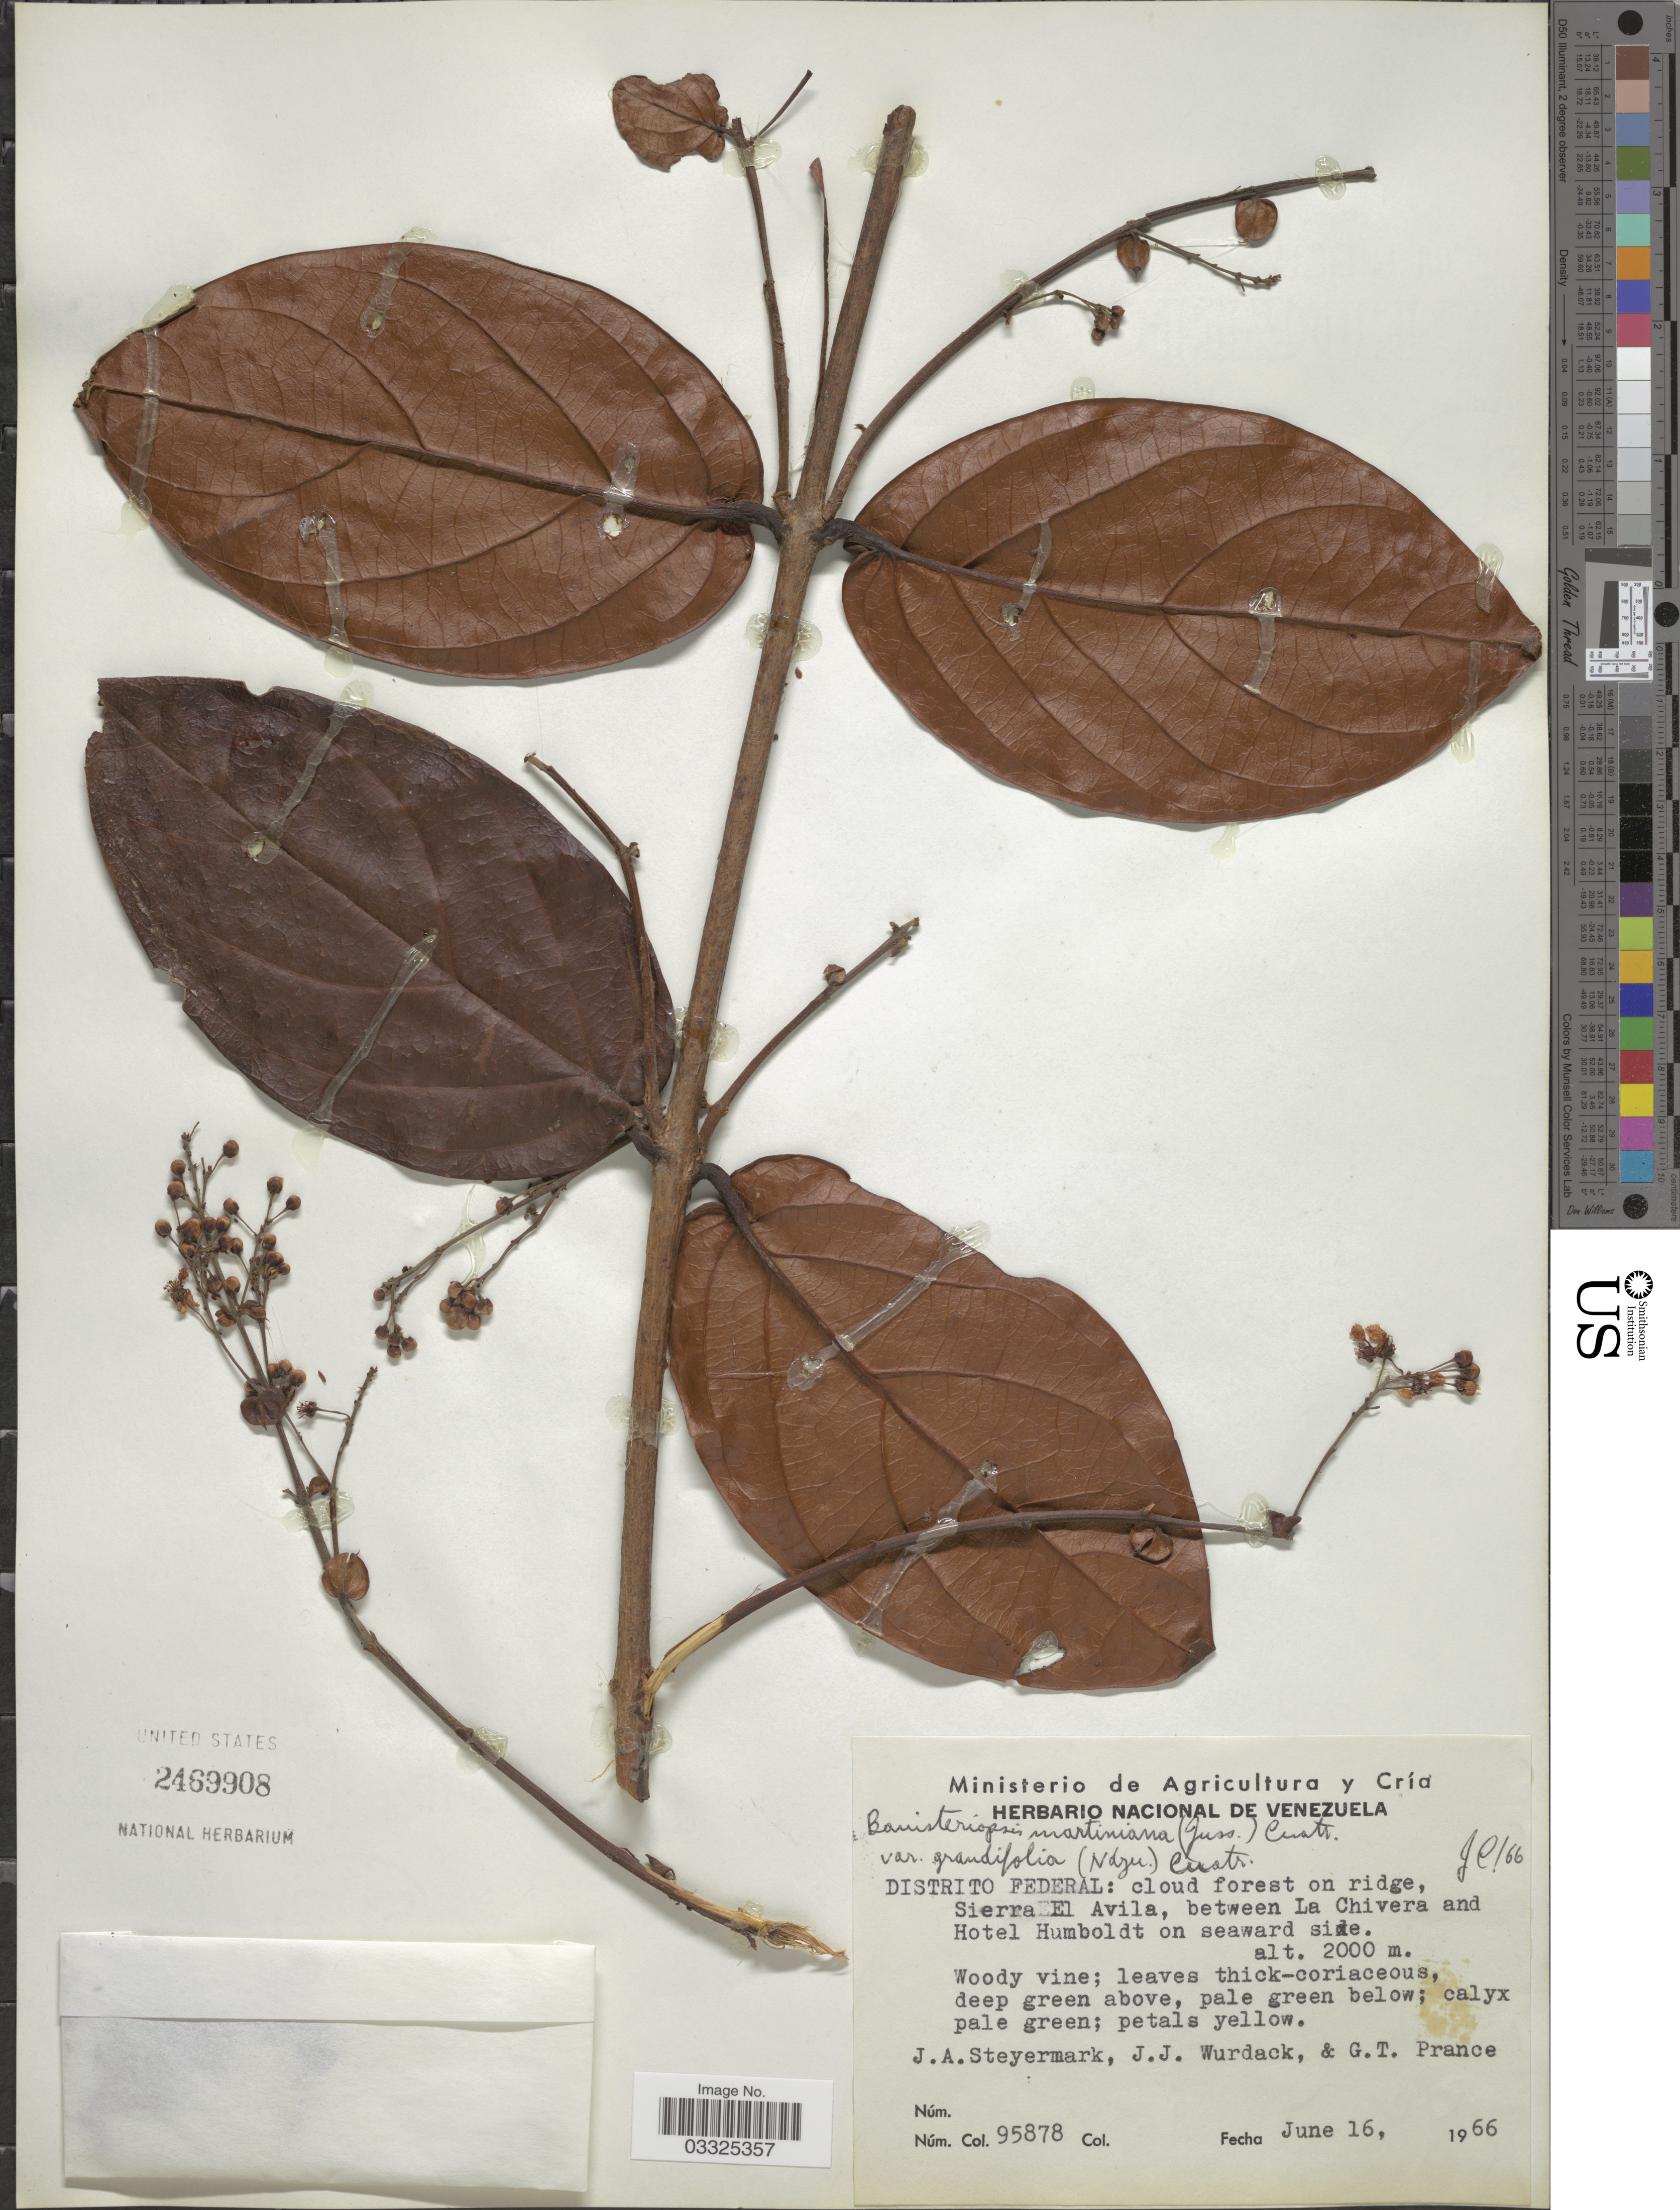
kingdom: Plantae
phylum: Tracheophyta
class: Magnoliopsida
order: Malpighiales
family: Malpighiaceae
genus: Banisteriopsis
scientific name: Banisteriopsis martiniana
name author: (A. Juss.) Cuatrec.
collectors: J. Steyermark, J. J. Wurdack & G. T. Prance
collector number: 95878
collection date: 1966-06-16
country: Venezuela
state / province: Miranda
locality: Distrito Federal: cloud forest on ridge Sierra El Avila, between La Chivera and Hotel Humboldt on seaward side.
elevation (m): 2000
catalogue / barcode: US 2469908